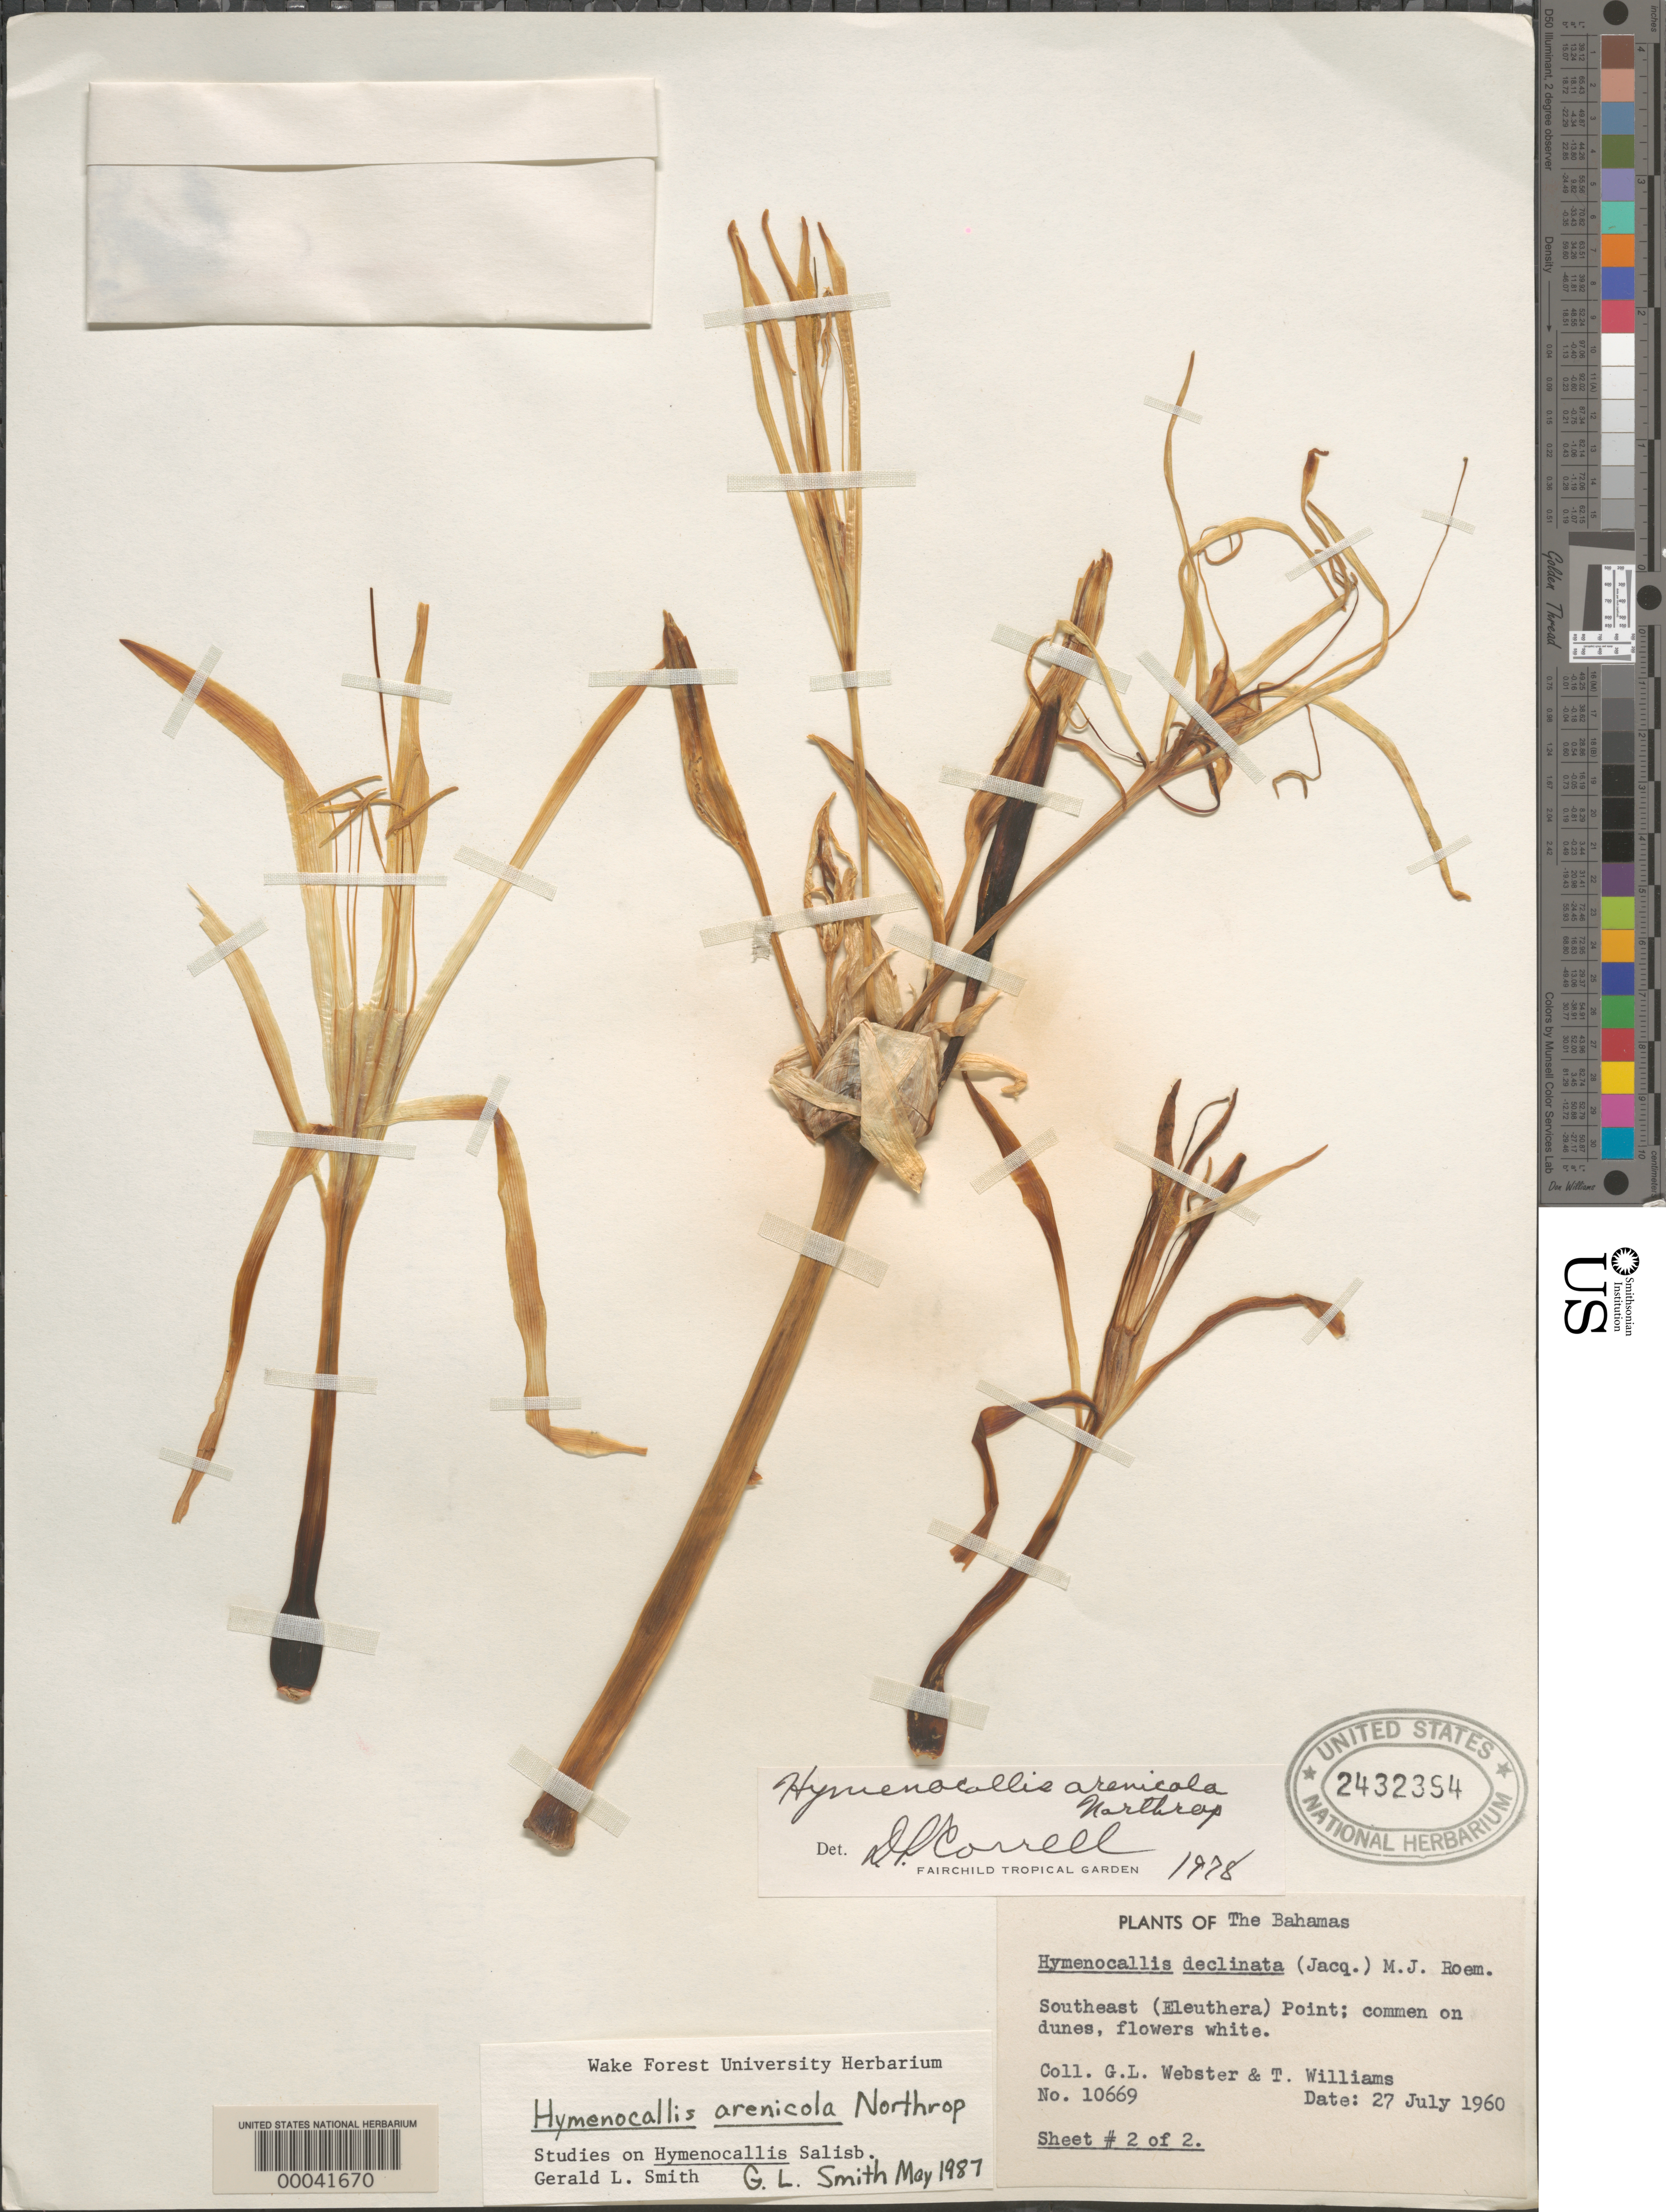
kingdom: Plantae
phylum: Tracheophyta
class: Liliopsida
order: Asparagales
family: Amaryllidaceae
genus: Hymenocallis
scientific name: Hymenocallis arenicola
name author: Northr.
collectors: G. L. Webster & T. Williams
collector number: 10669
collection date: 1960-07-27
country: Bahamas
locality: Southeast (Eleuthera) Point.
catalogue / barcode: US 2432384